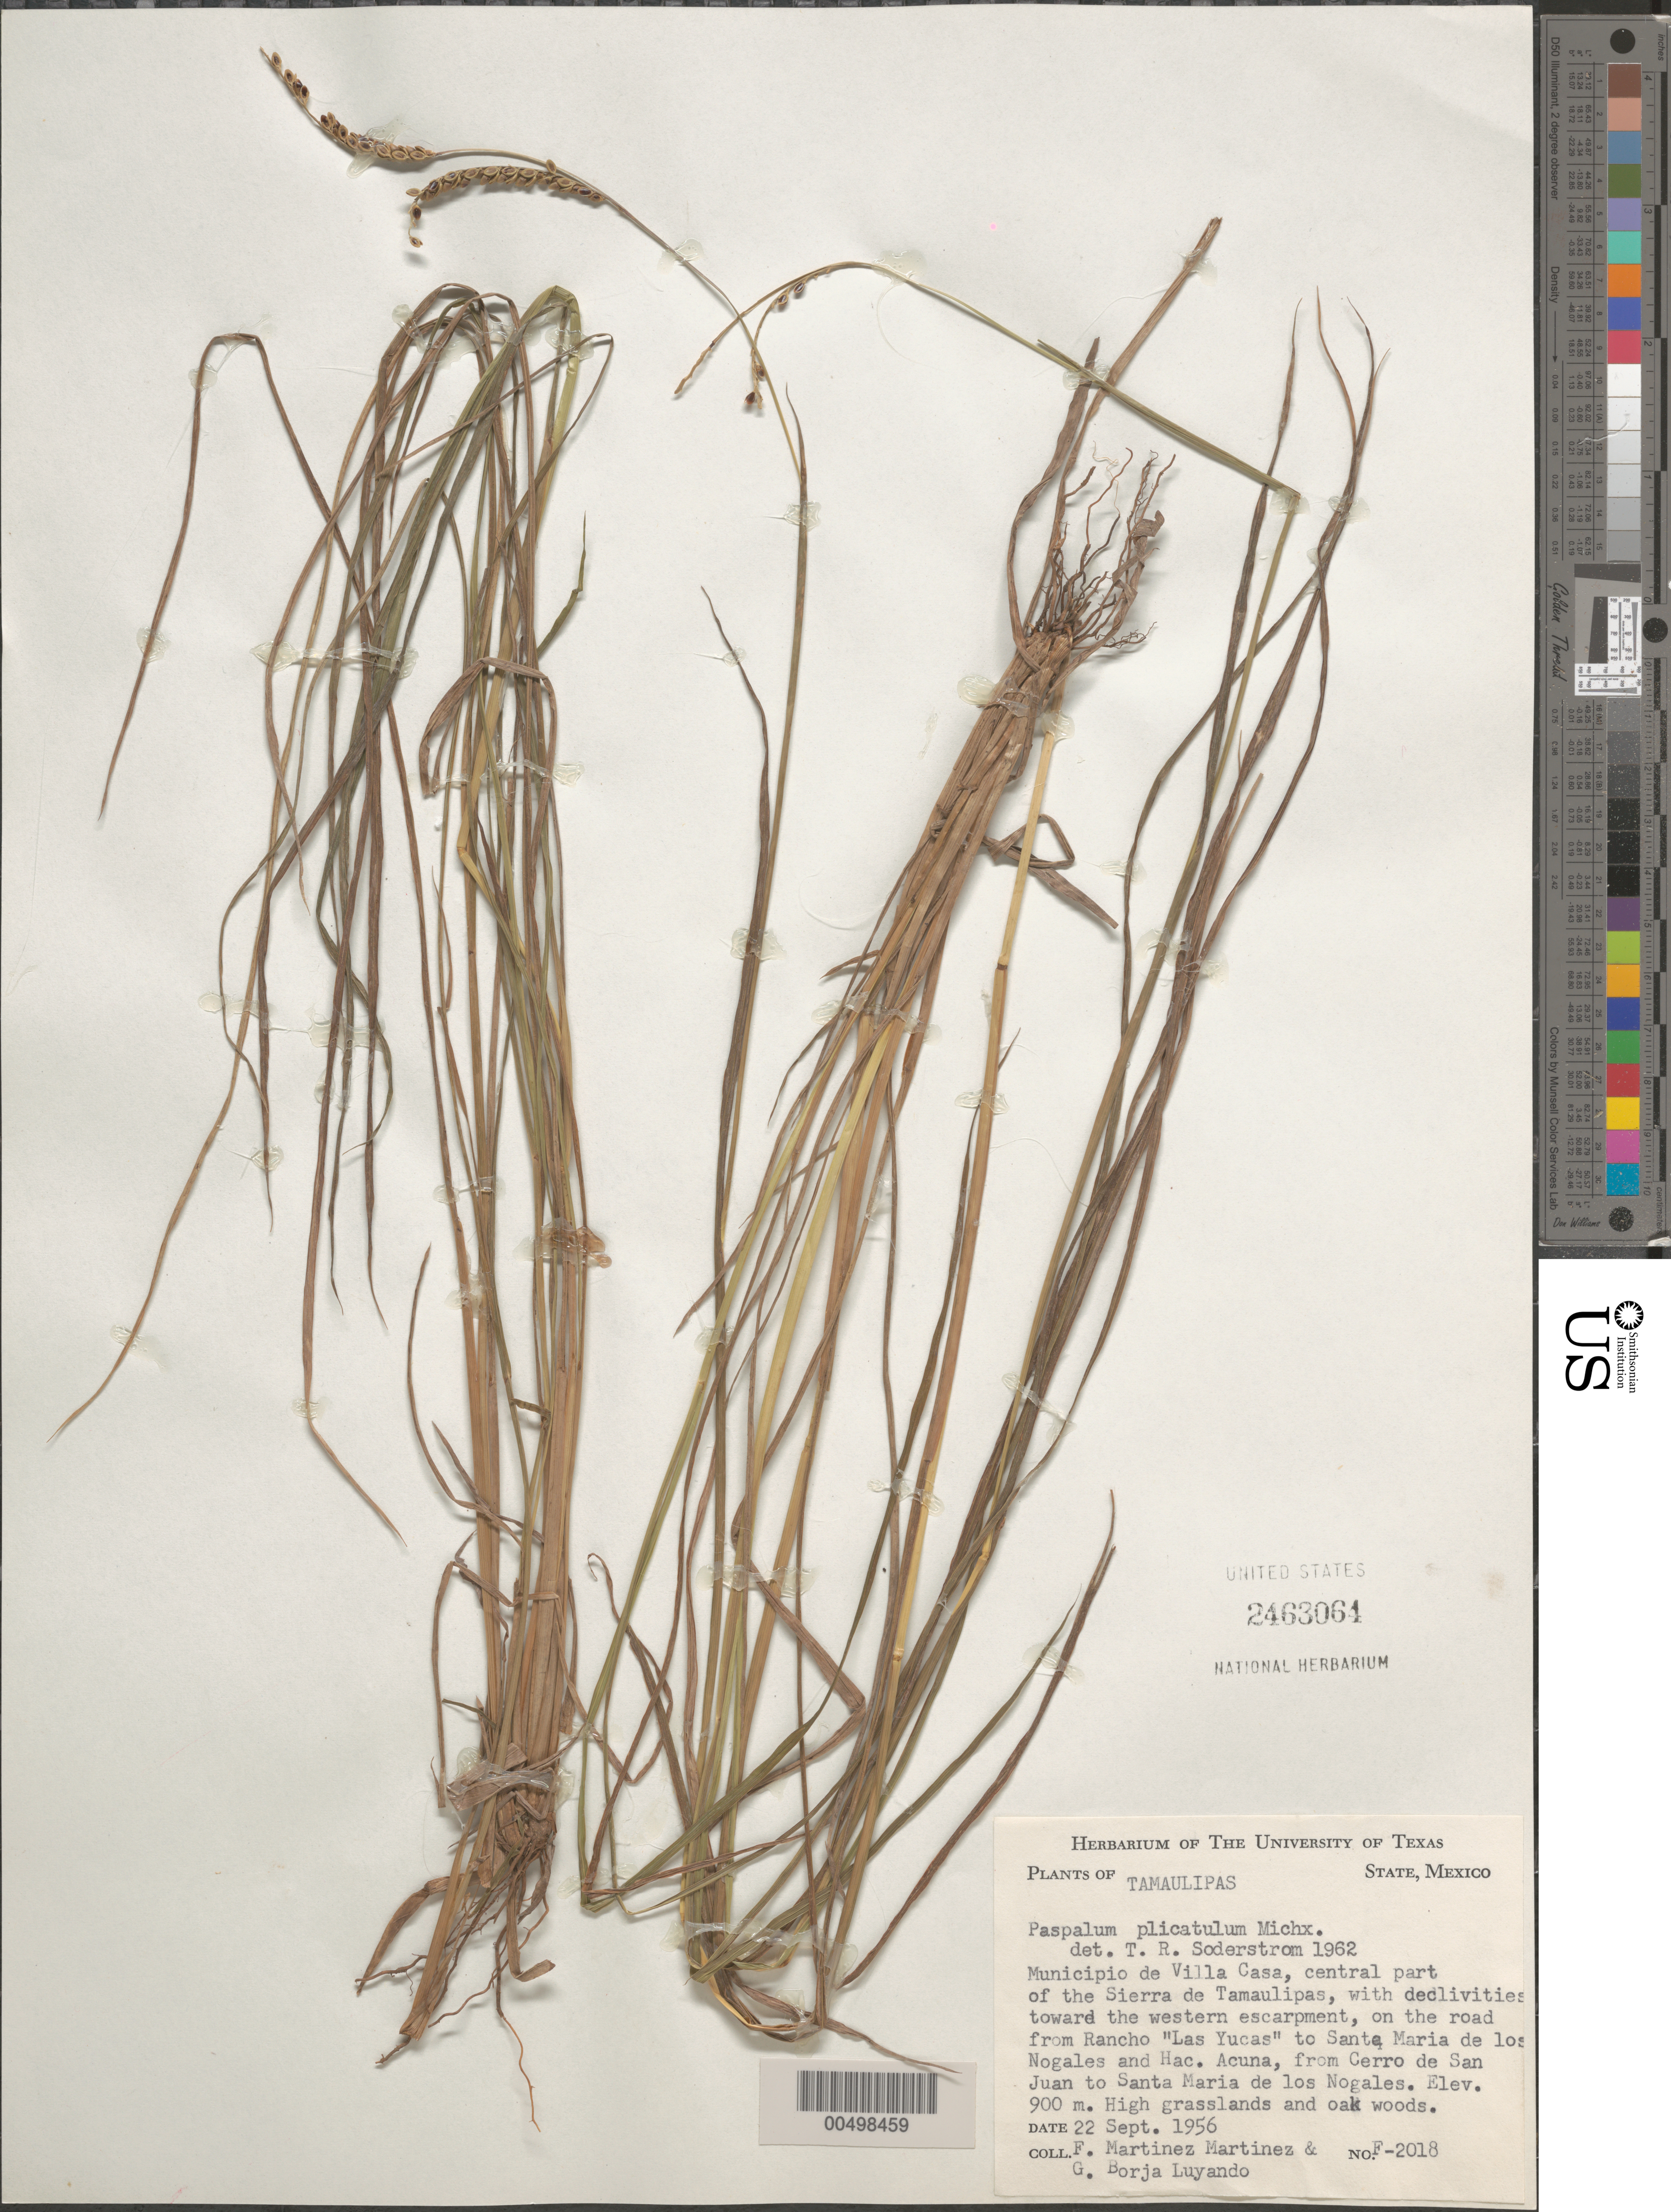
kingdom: Plantae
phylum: Tracheophyta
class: Liliopsida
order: Poales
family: Poaceae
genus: Paspalum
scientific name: Paspalum plicatulum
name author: Michx.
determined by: Soderstrom, T. R.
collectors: F. Martinez-M. & G. Borja-Luyando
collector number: F-2018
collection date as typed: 22 Sep 1956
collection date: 1956-09-22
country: Mexico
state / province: Tamaulipas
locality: Villa Casa Mun, central part of the Sierra de TM, on the rd from Rancho Las Yucas to Santa Maria de los Nogales & Hac. Acuna,...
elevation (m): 900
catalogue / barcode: US 2463064